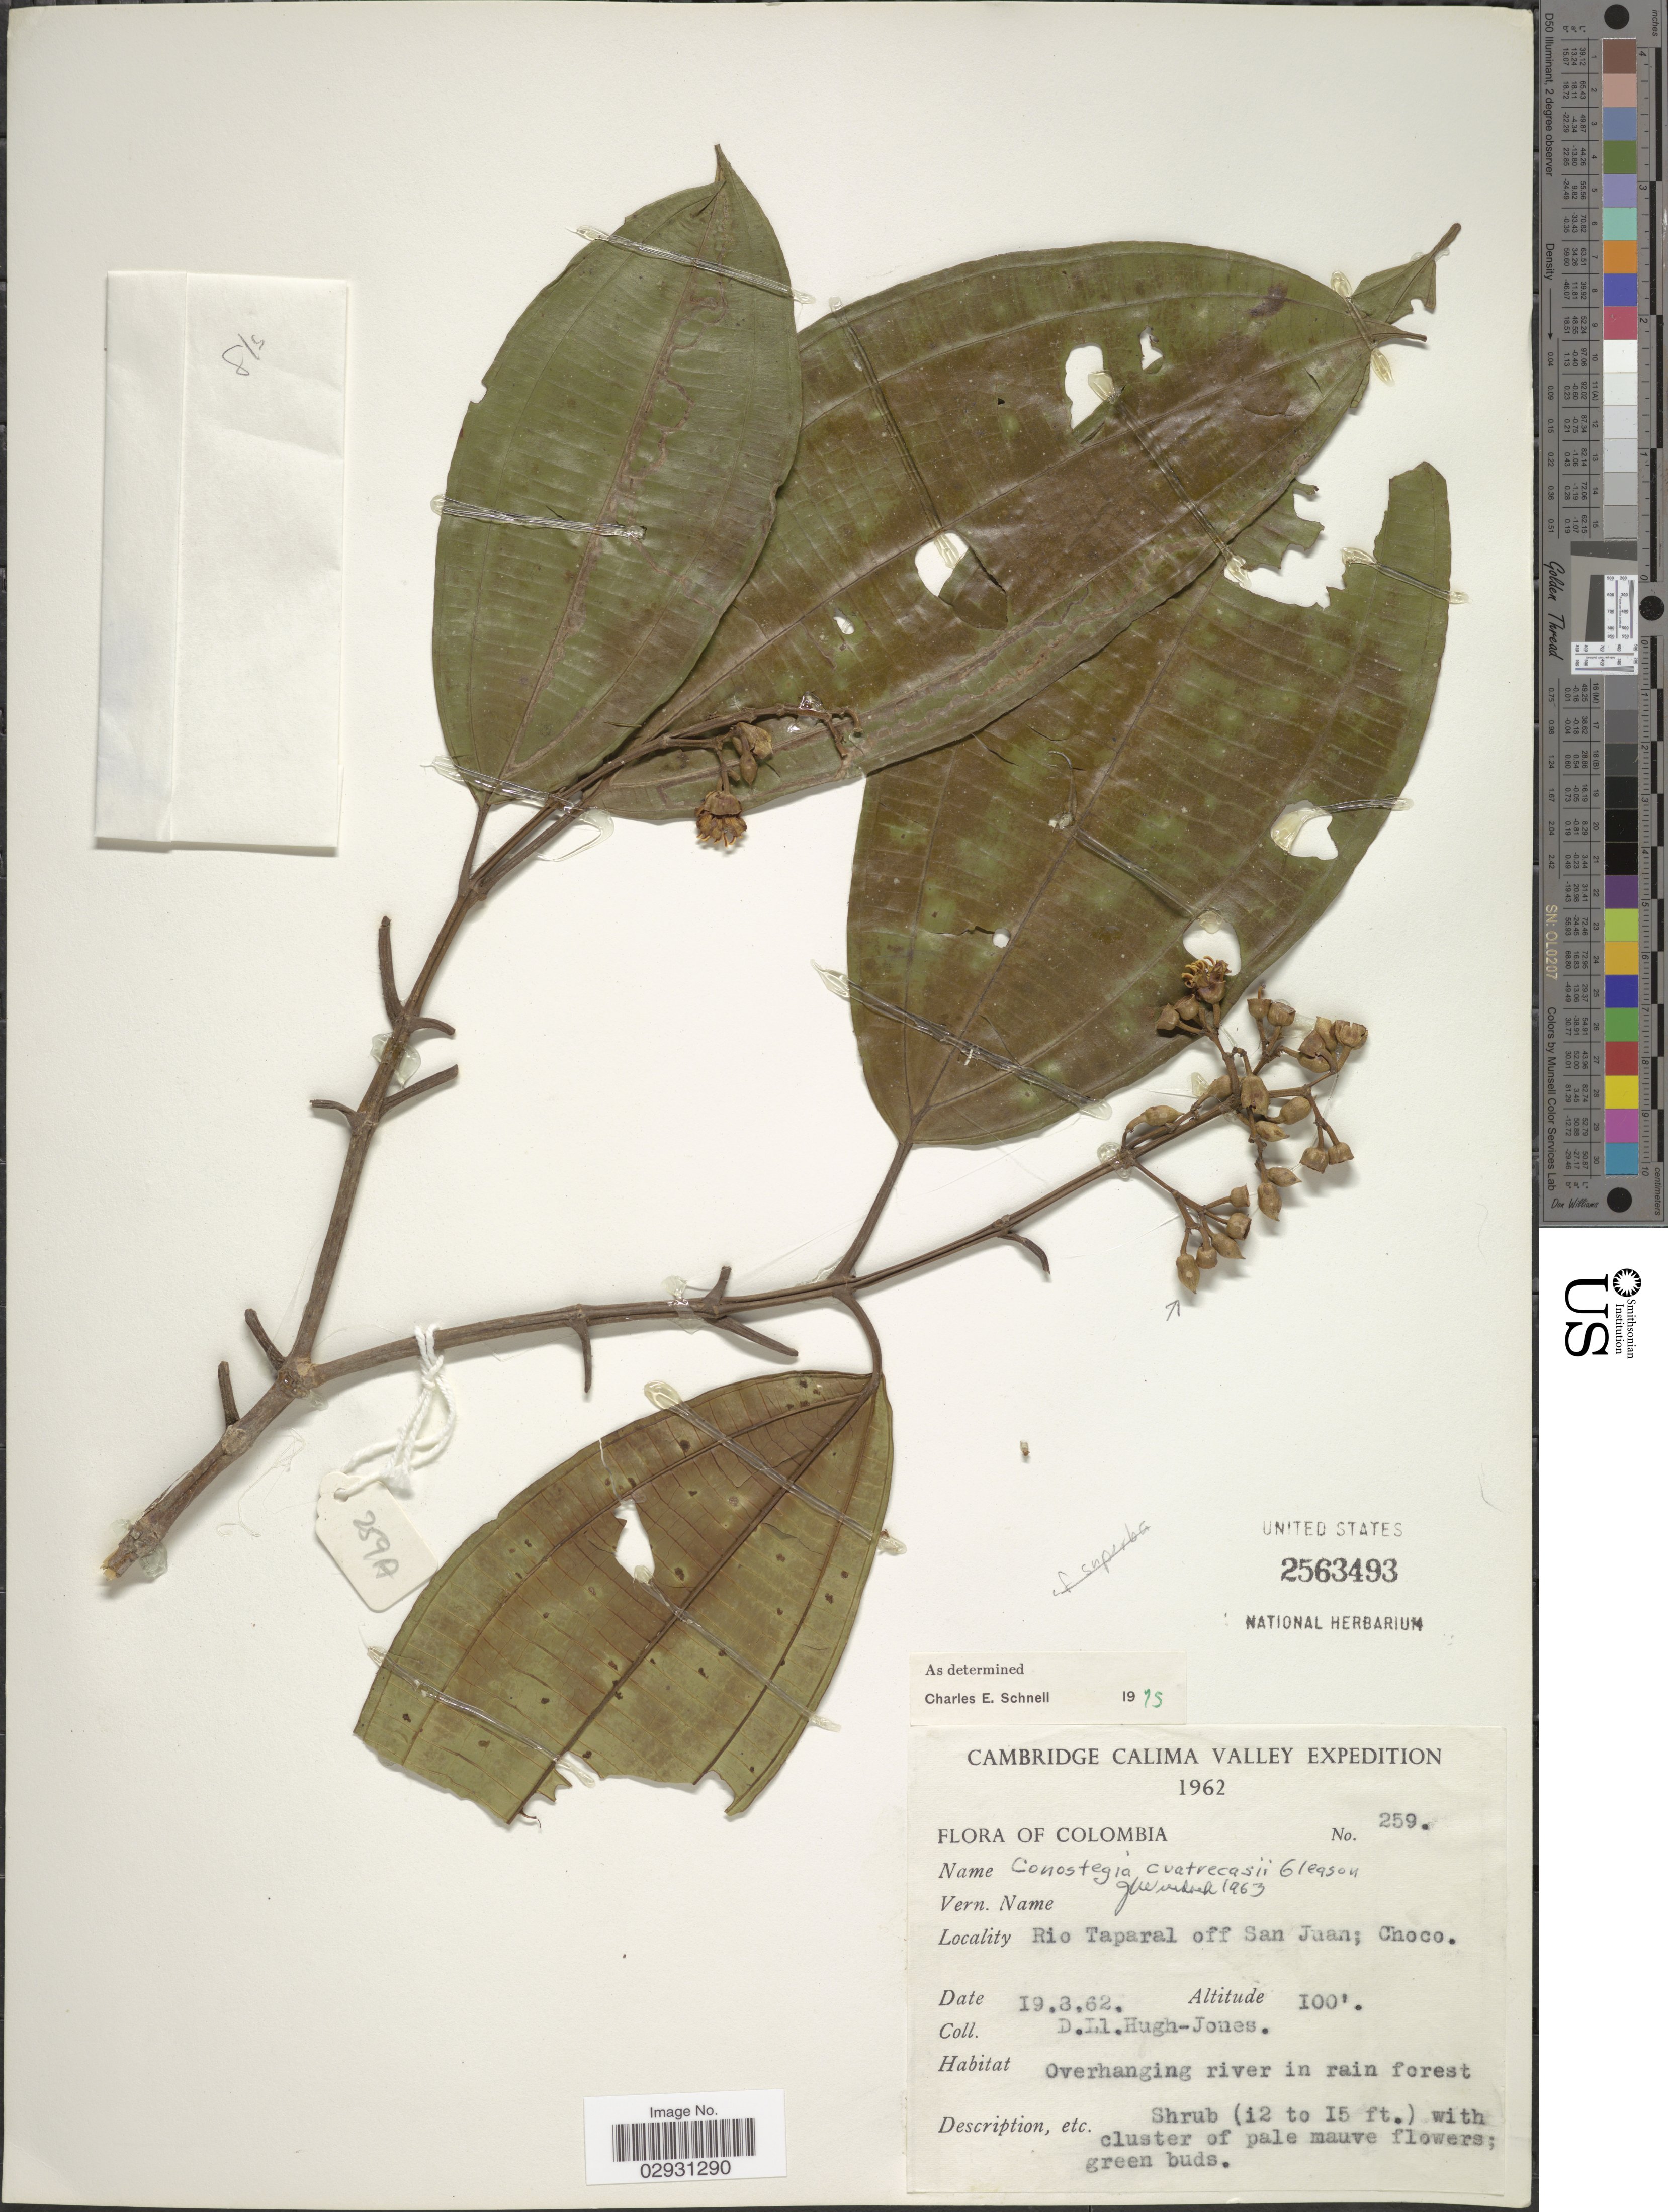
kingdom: Plantae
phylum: Tracheophyta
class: Magnoliopsida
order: Myrtales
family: Melastomataceae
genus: Conostegia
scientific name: Conostegia cuatrecasasii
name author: Gleason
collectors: D. Hugh-Jones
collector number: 259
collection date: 1962-08-19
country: Colombia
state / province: Chocó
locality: Cambridge Calima Valley. Rio Taparal off San Juan.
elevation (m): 30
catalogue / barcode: US 2563493